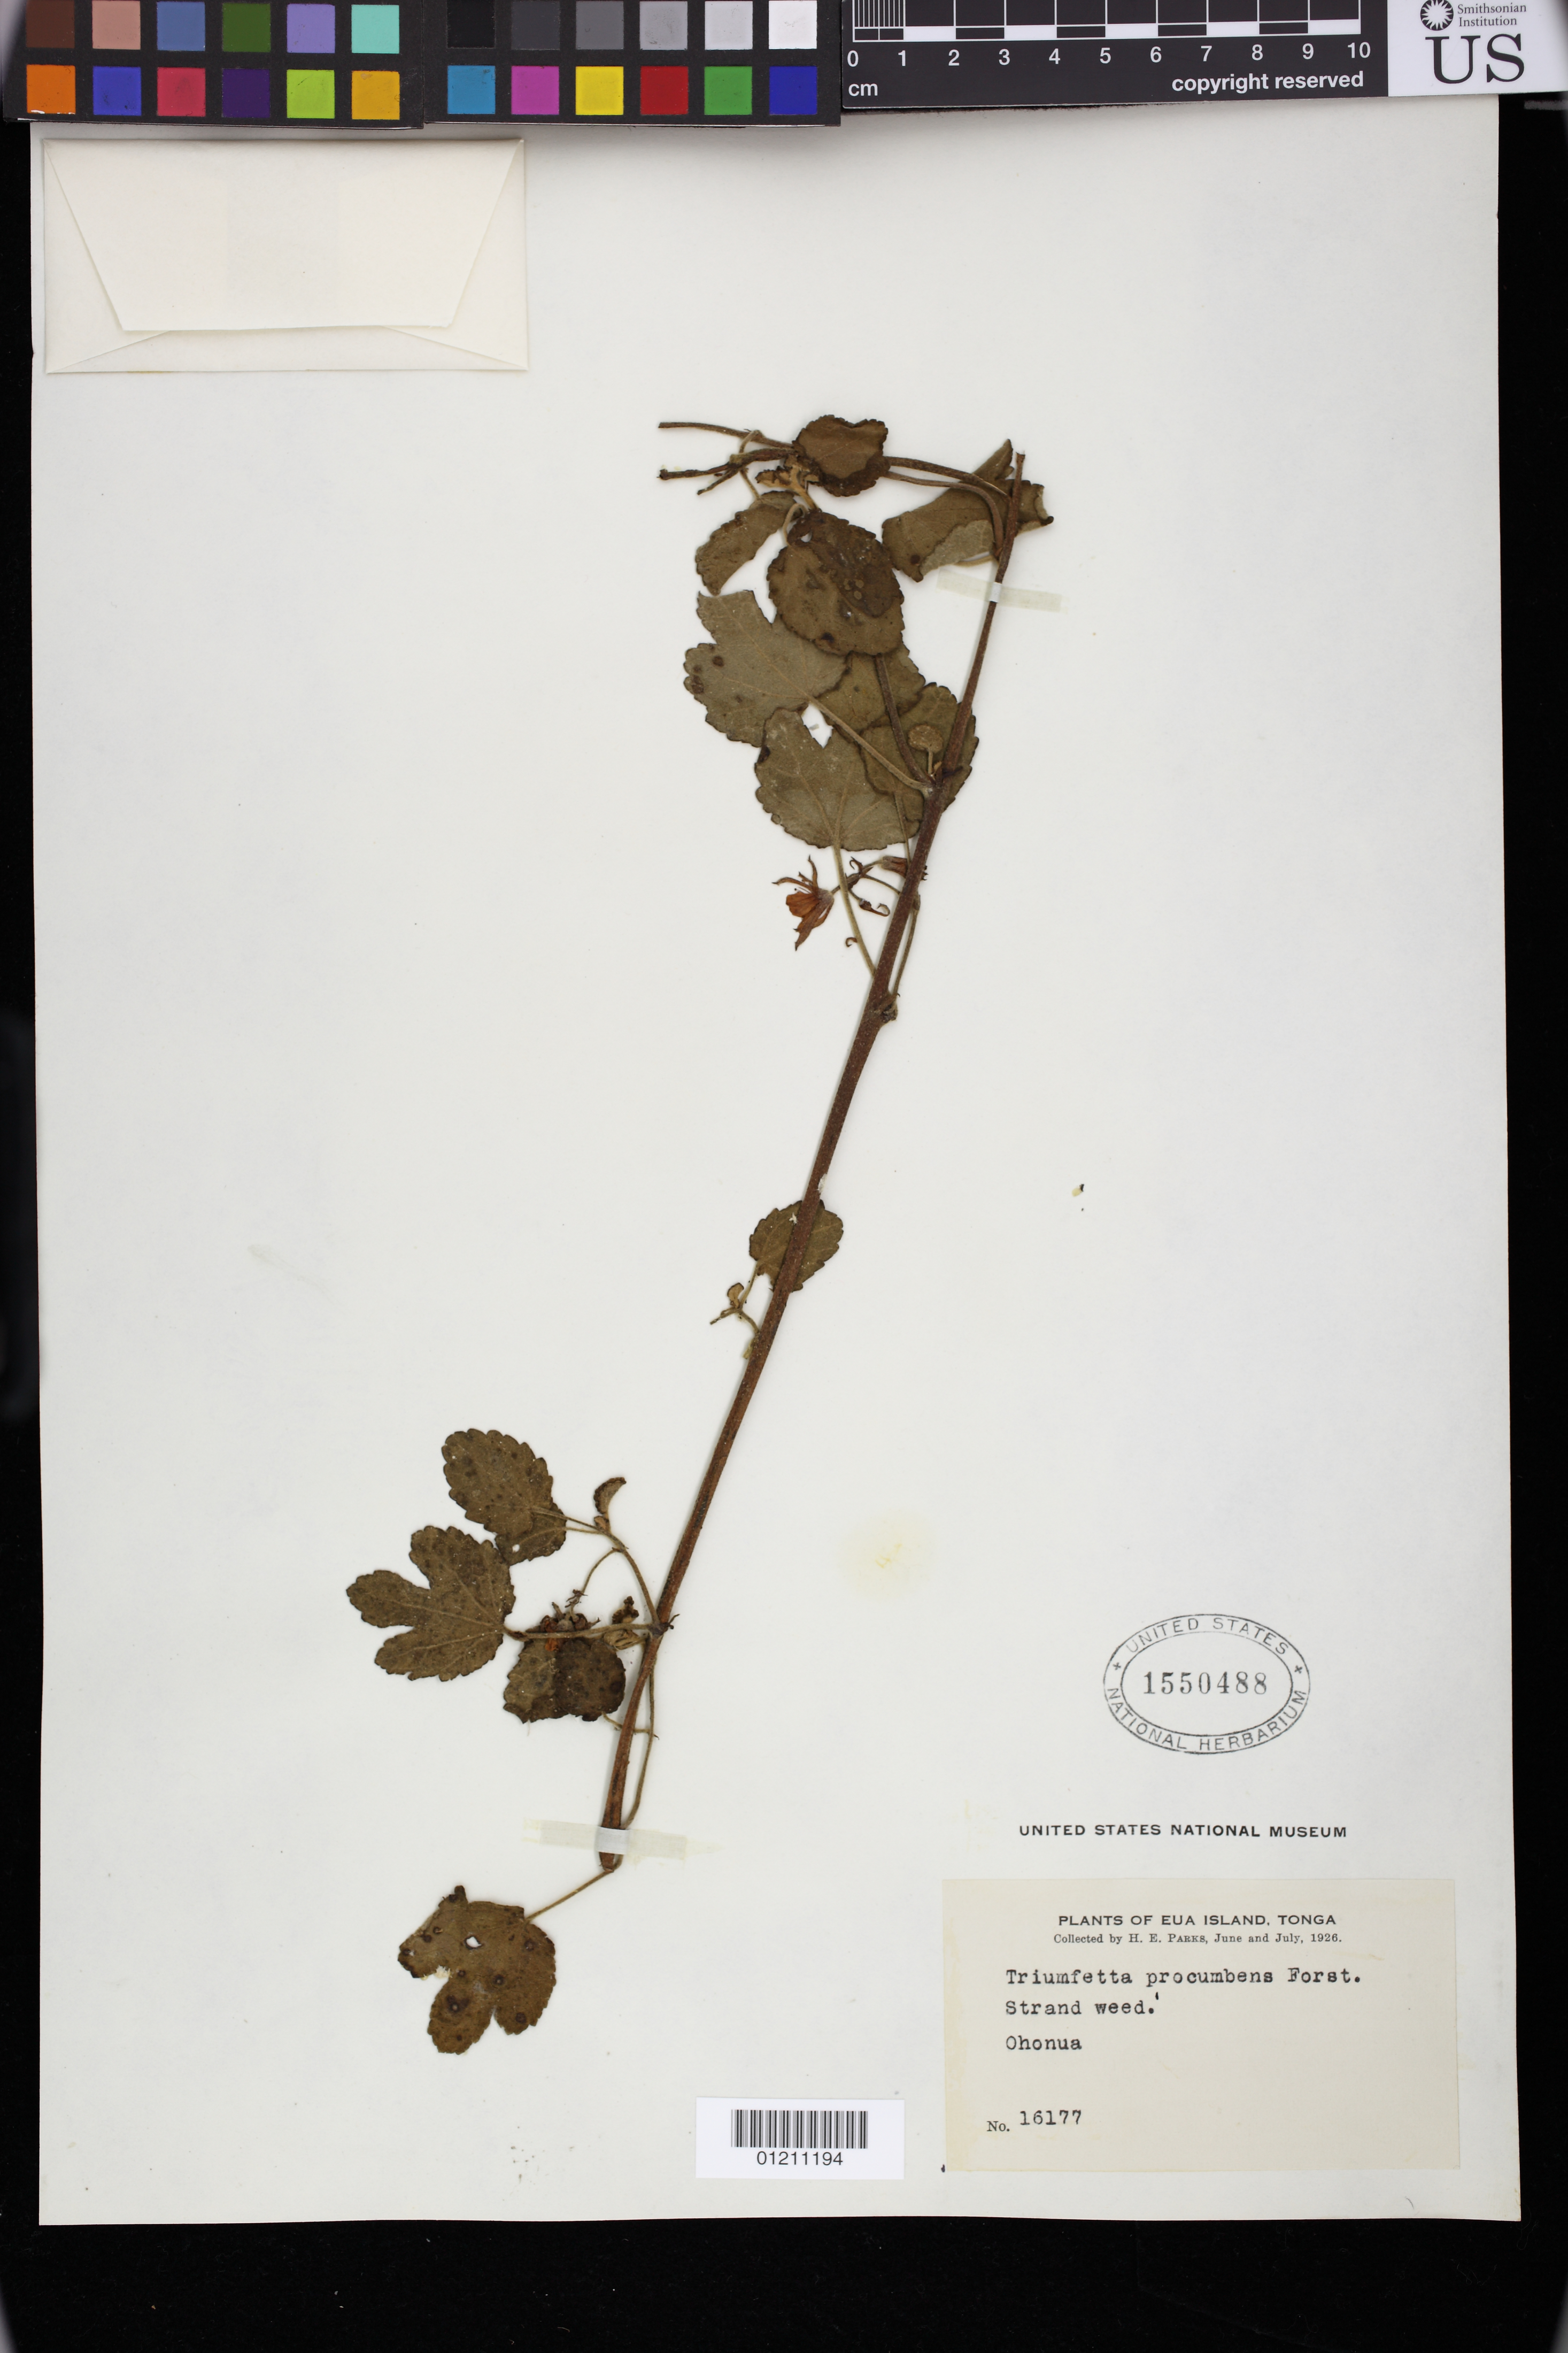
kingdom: Plantae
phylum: Tracheophyta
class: Magnoliopsida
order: Malvales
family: Malvaceae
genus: Triumfetta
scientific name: Triumfetta procumbens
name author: G. Forst.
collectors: H. E. Parks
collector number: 16177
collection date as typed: Jun 1926 to -- Jul 1926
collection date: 1926-06/1926-07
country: Tonga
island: Eua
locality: Eua Island, Tonga. Ohonua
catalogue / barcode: US 1550488